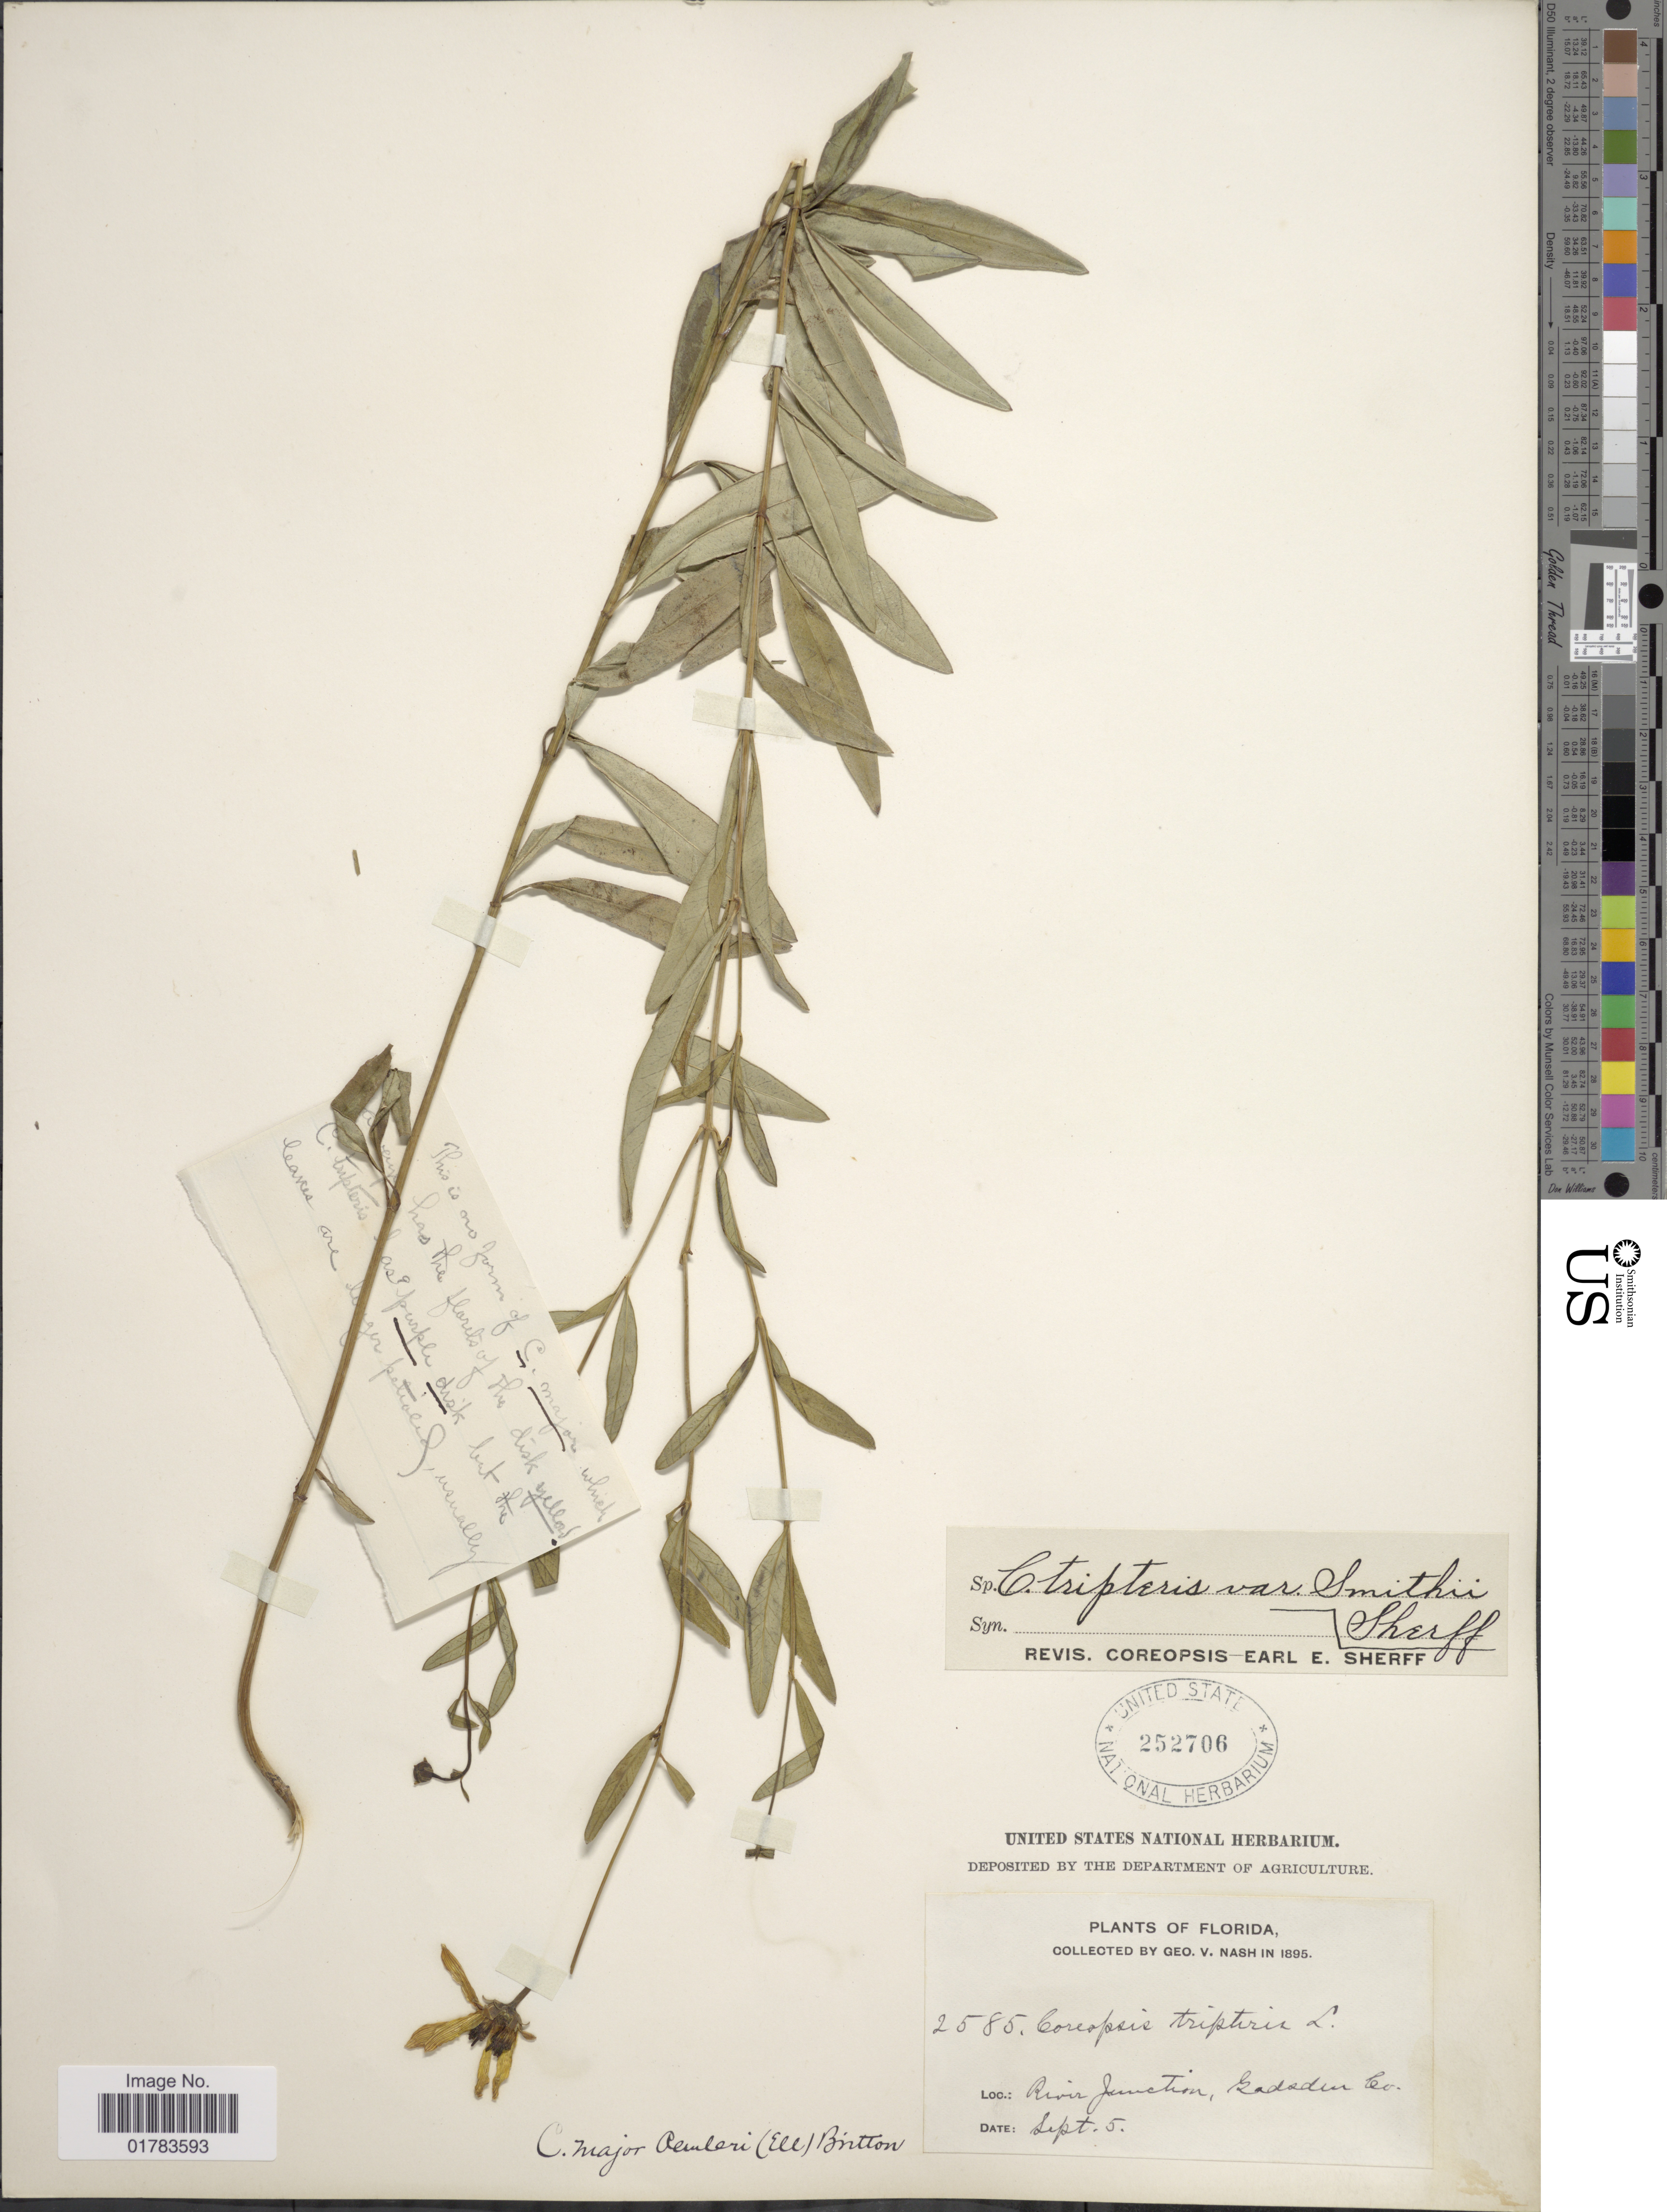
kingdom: Plantae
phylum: Tracheophyta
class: Magnoliopsida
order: Asterales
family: Asteraceae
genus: Coreopsis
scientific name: Coreopsis tripteris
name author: L.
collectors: G. V. Nash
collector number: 2585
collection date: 1895-09-05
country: United States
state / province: Florida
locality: River Junction, Gadsen Co.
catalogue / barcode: US 252706